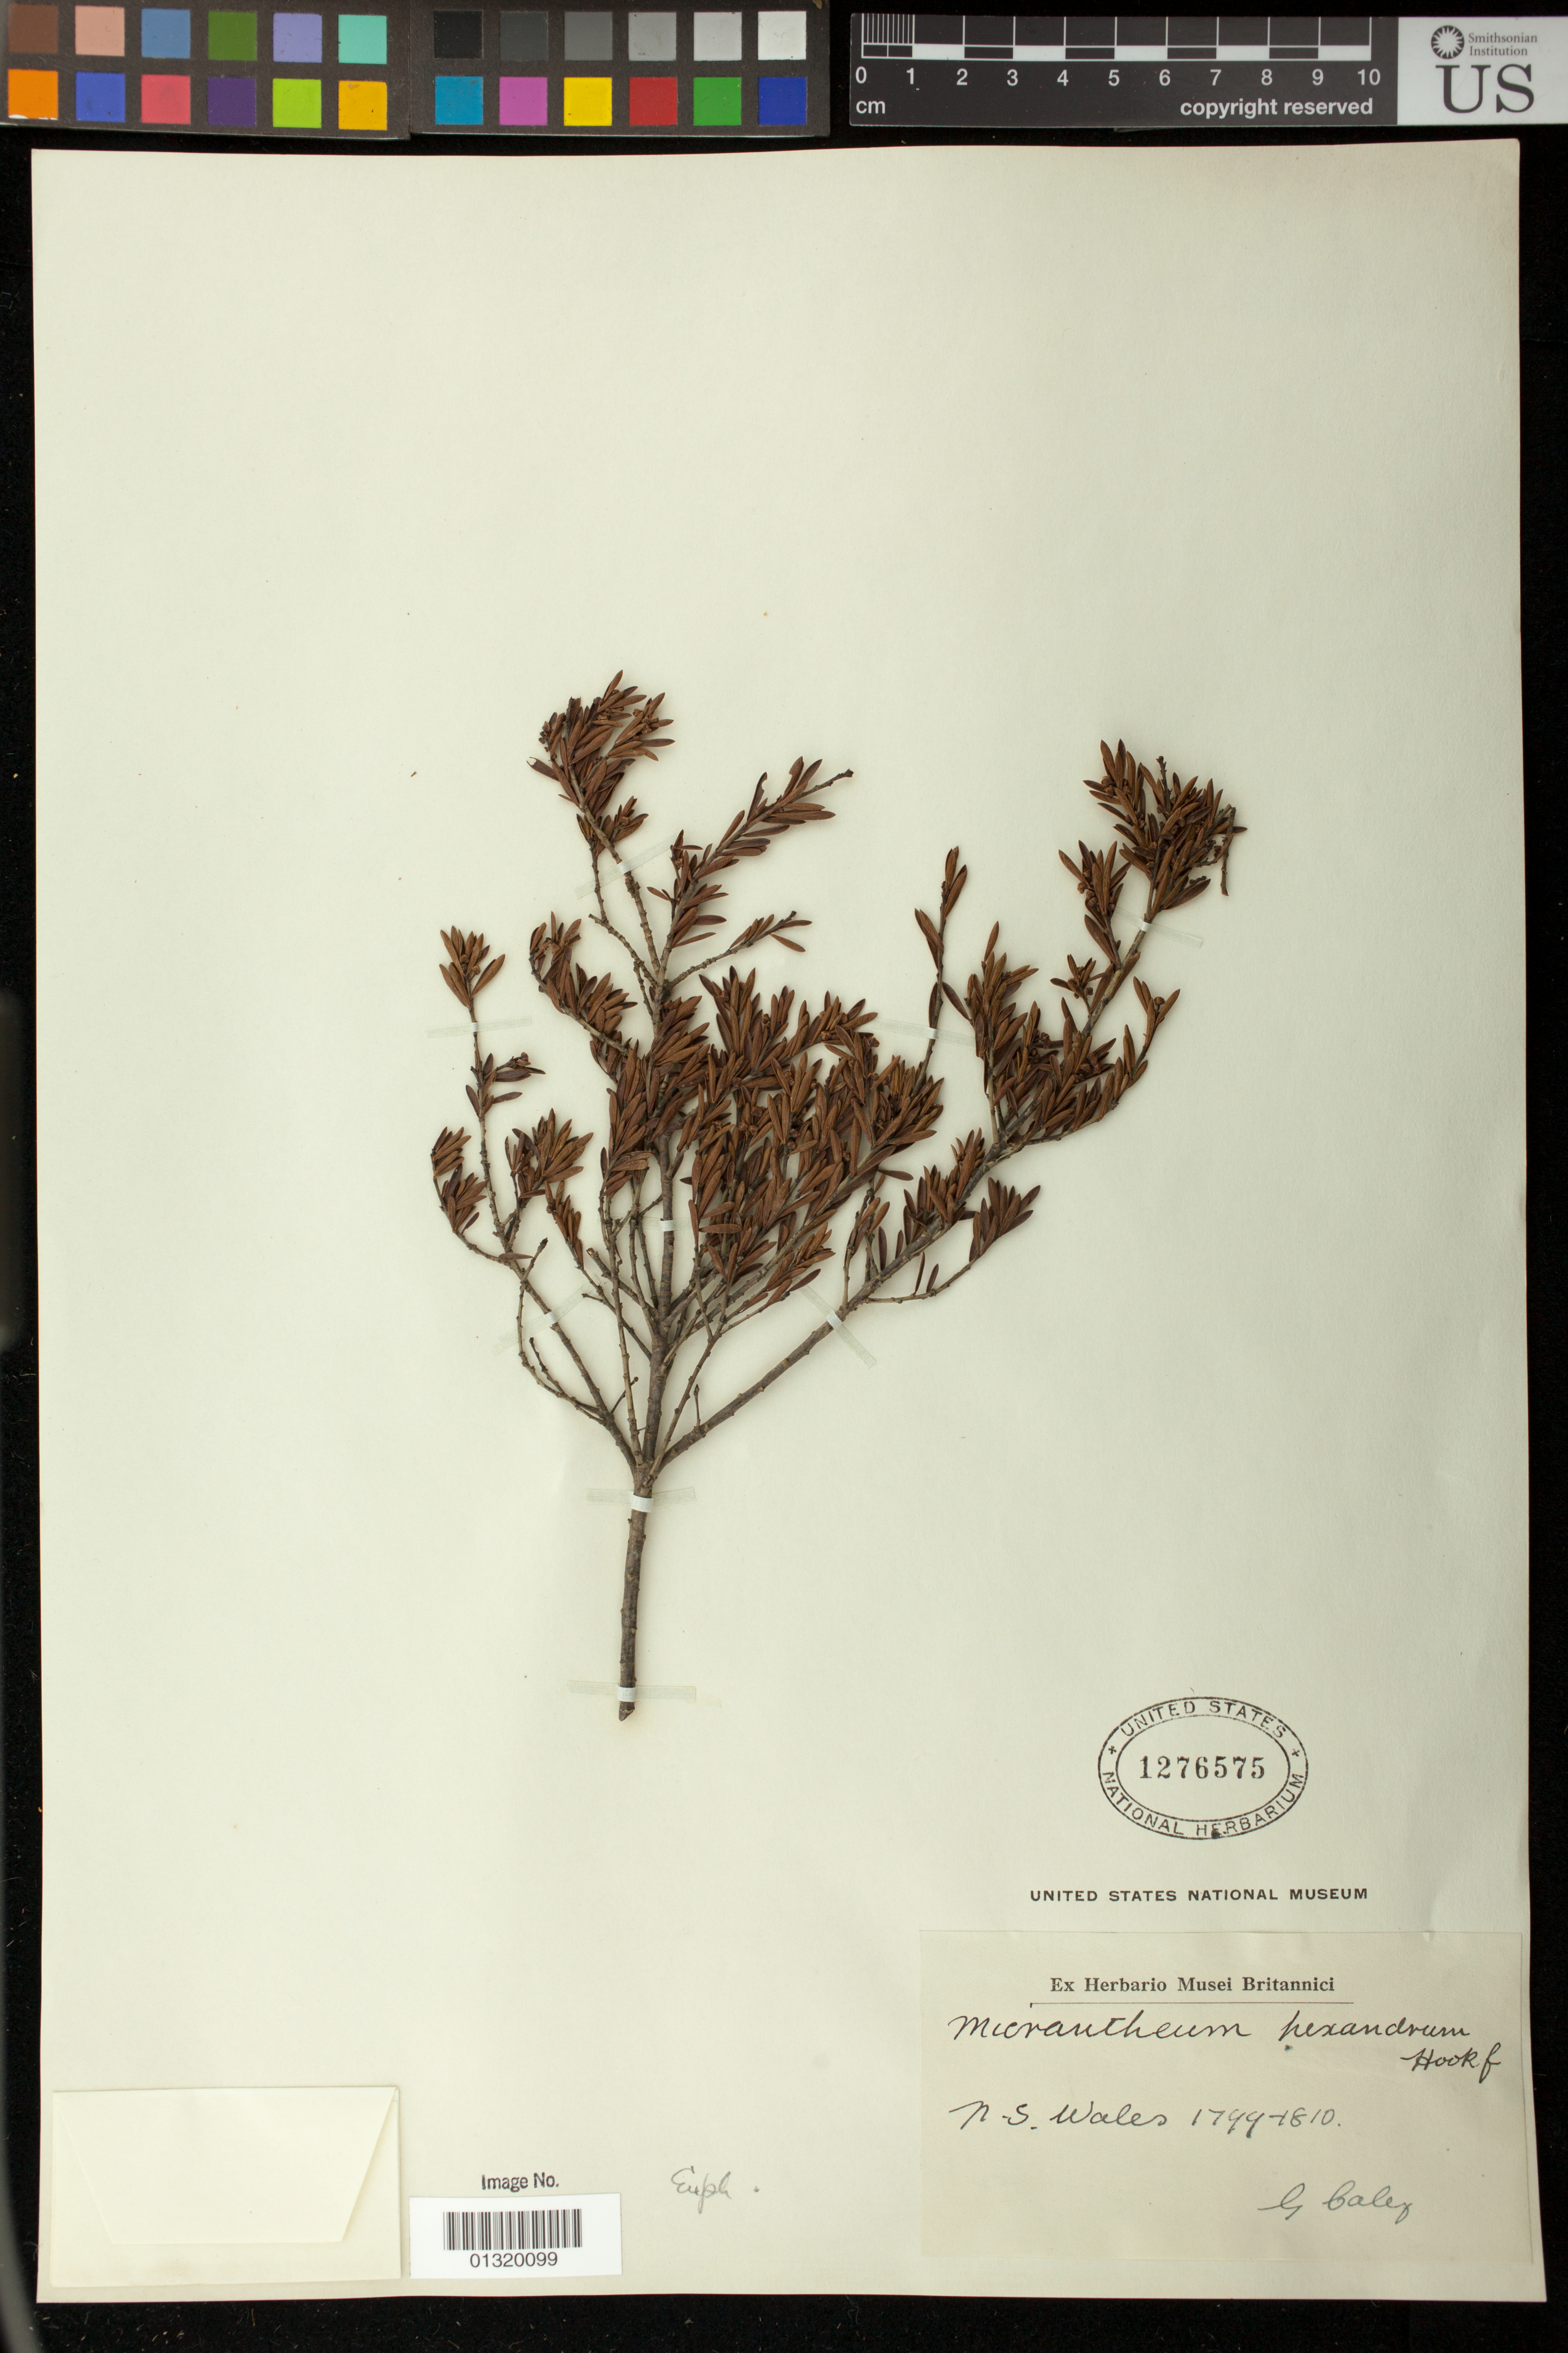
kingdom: Plantae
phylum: Tracheophyta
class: Magnoliopsida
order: Malpighiales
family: Picrodendraceae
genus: Micrantheum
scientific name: Micrantheum hexandrum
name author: Hook. f.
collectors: G. Caley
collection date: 1799/1810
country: Australia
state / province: New South Wales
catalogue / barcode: US 1276575